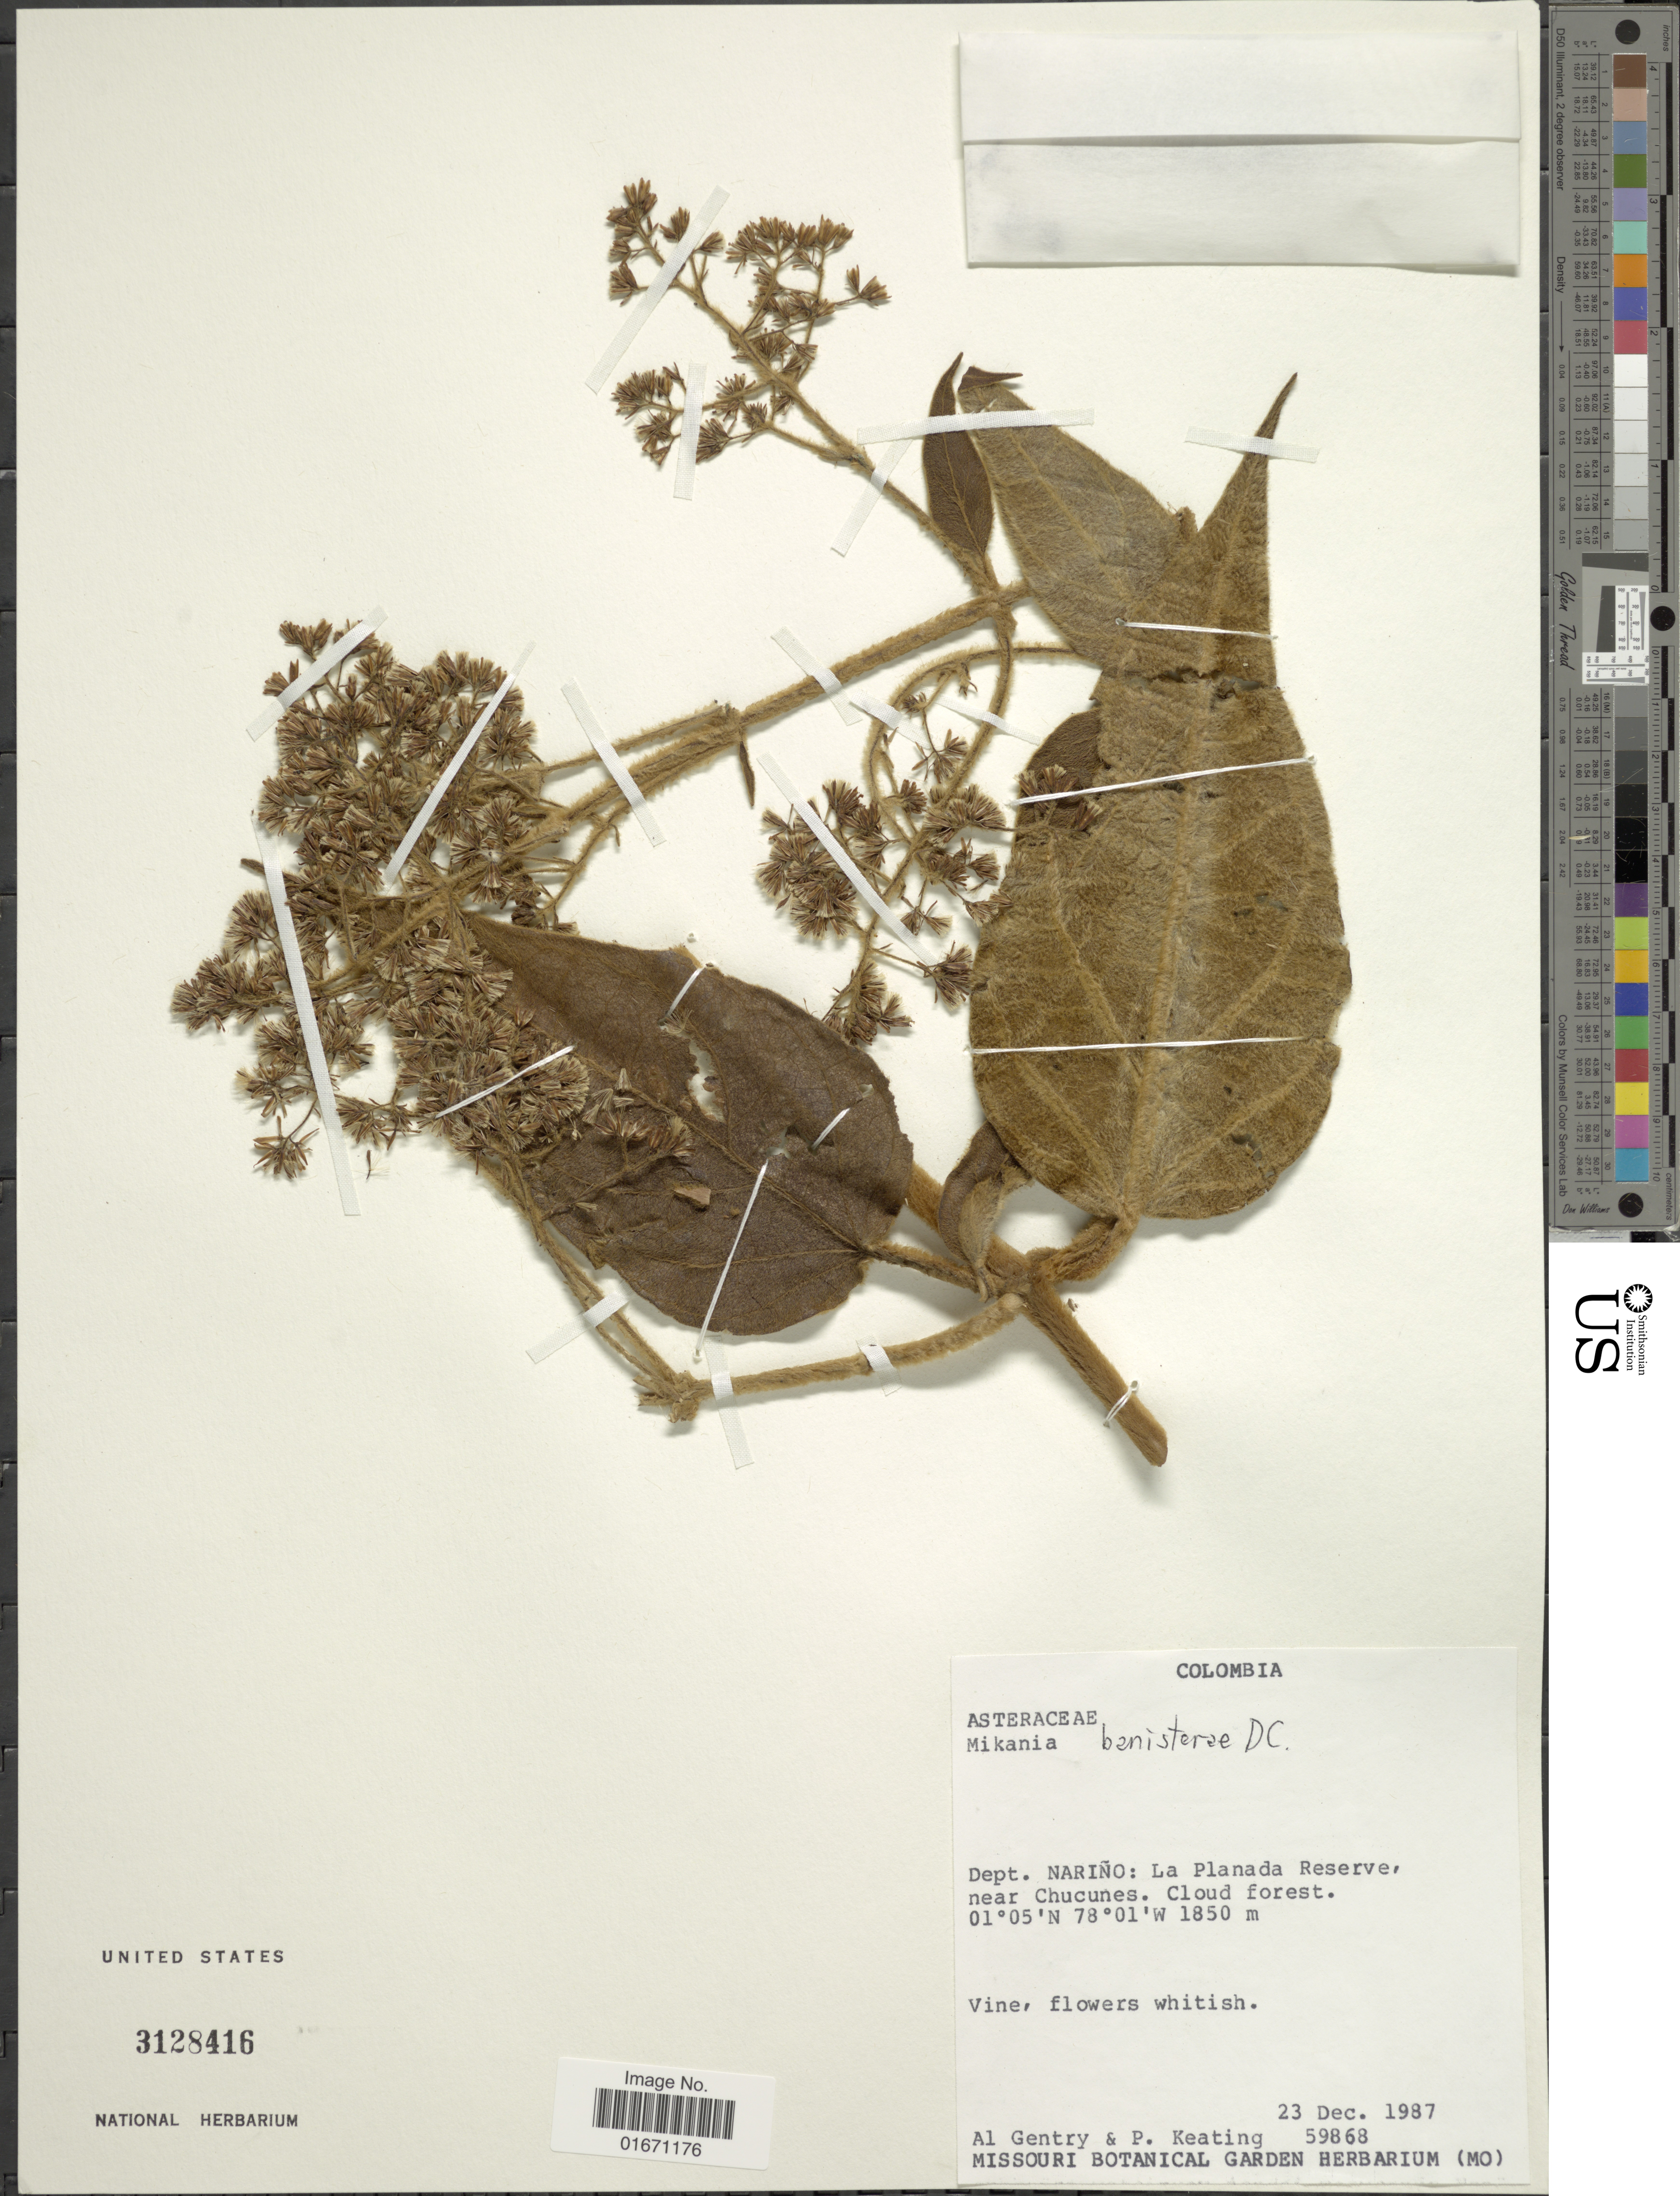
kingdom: Plantae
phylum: Tracheophyta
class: Magnoliopsida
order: Asterales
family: Asteraceae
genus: Mikania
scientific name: Mikania banisteriae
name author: DC.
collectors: A. H. Gentry & P. Keating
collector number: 59868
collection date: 1987-12-23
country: Colombia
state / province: Nariño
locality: La Planada Reserve, near Chucunes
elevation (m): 1850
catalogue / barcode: US 3128416